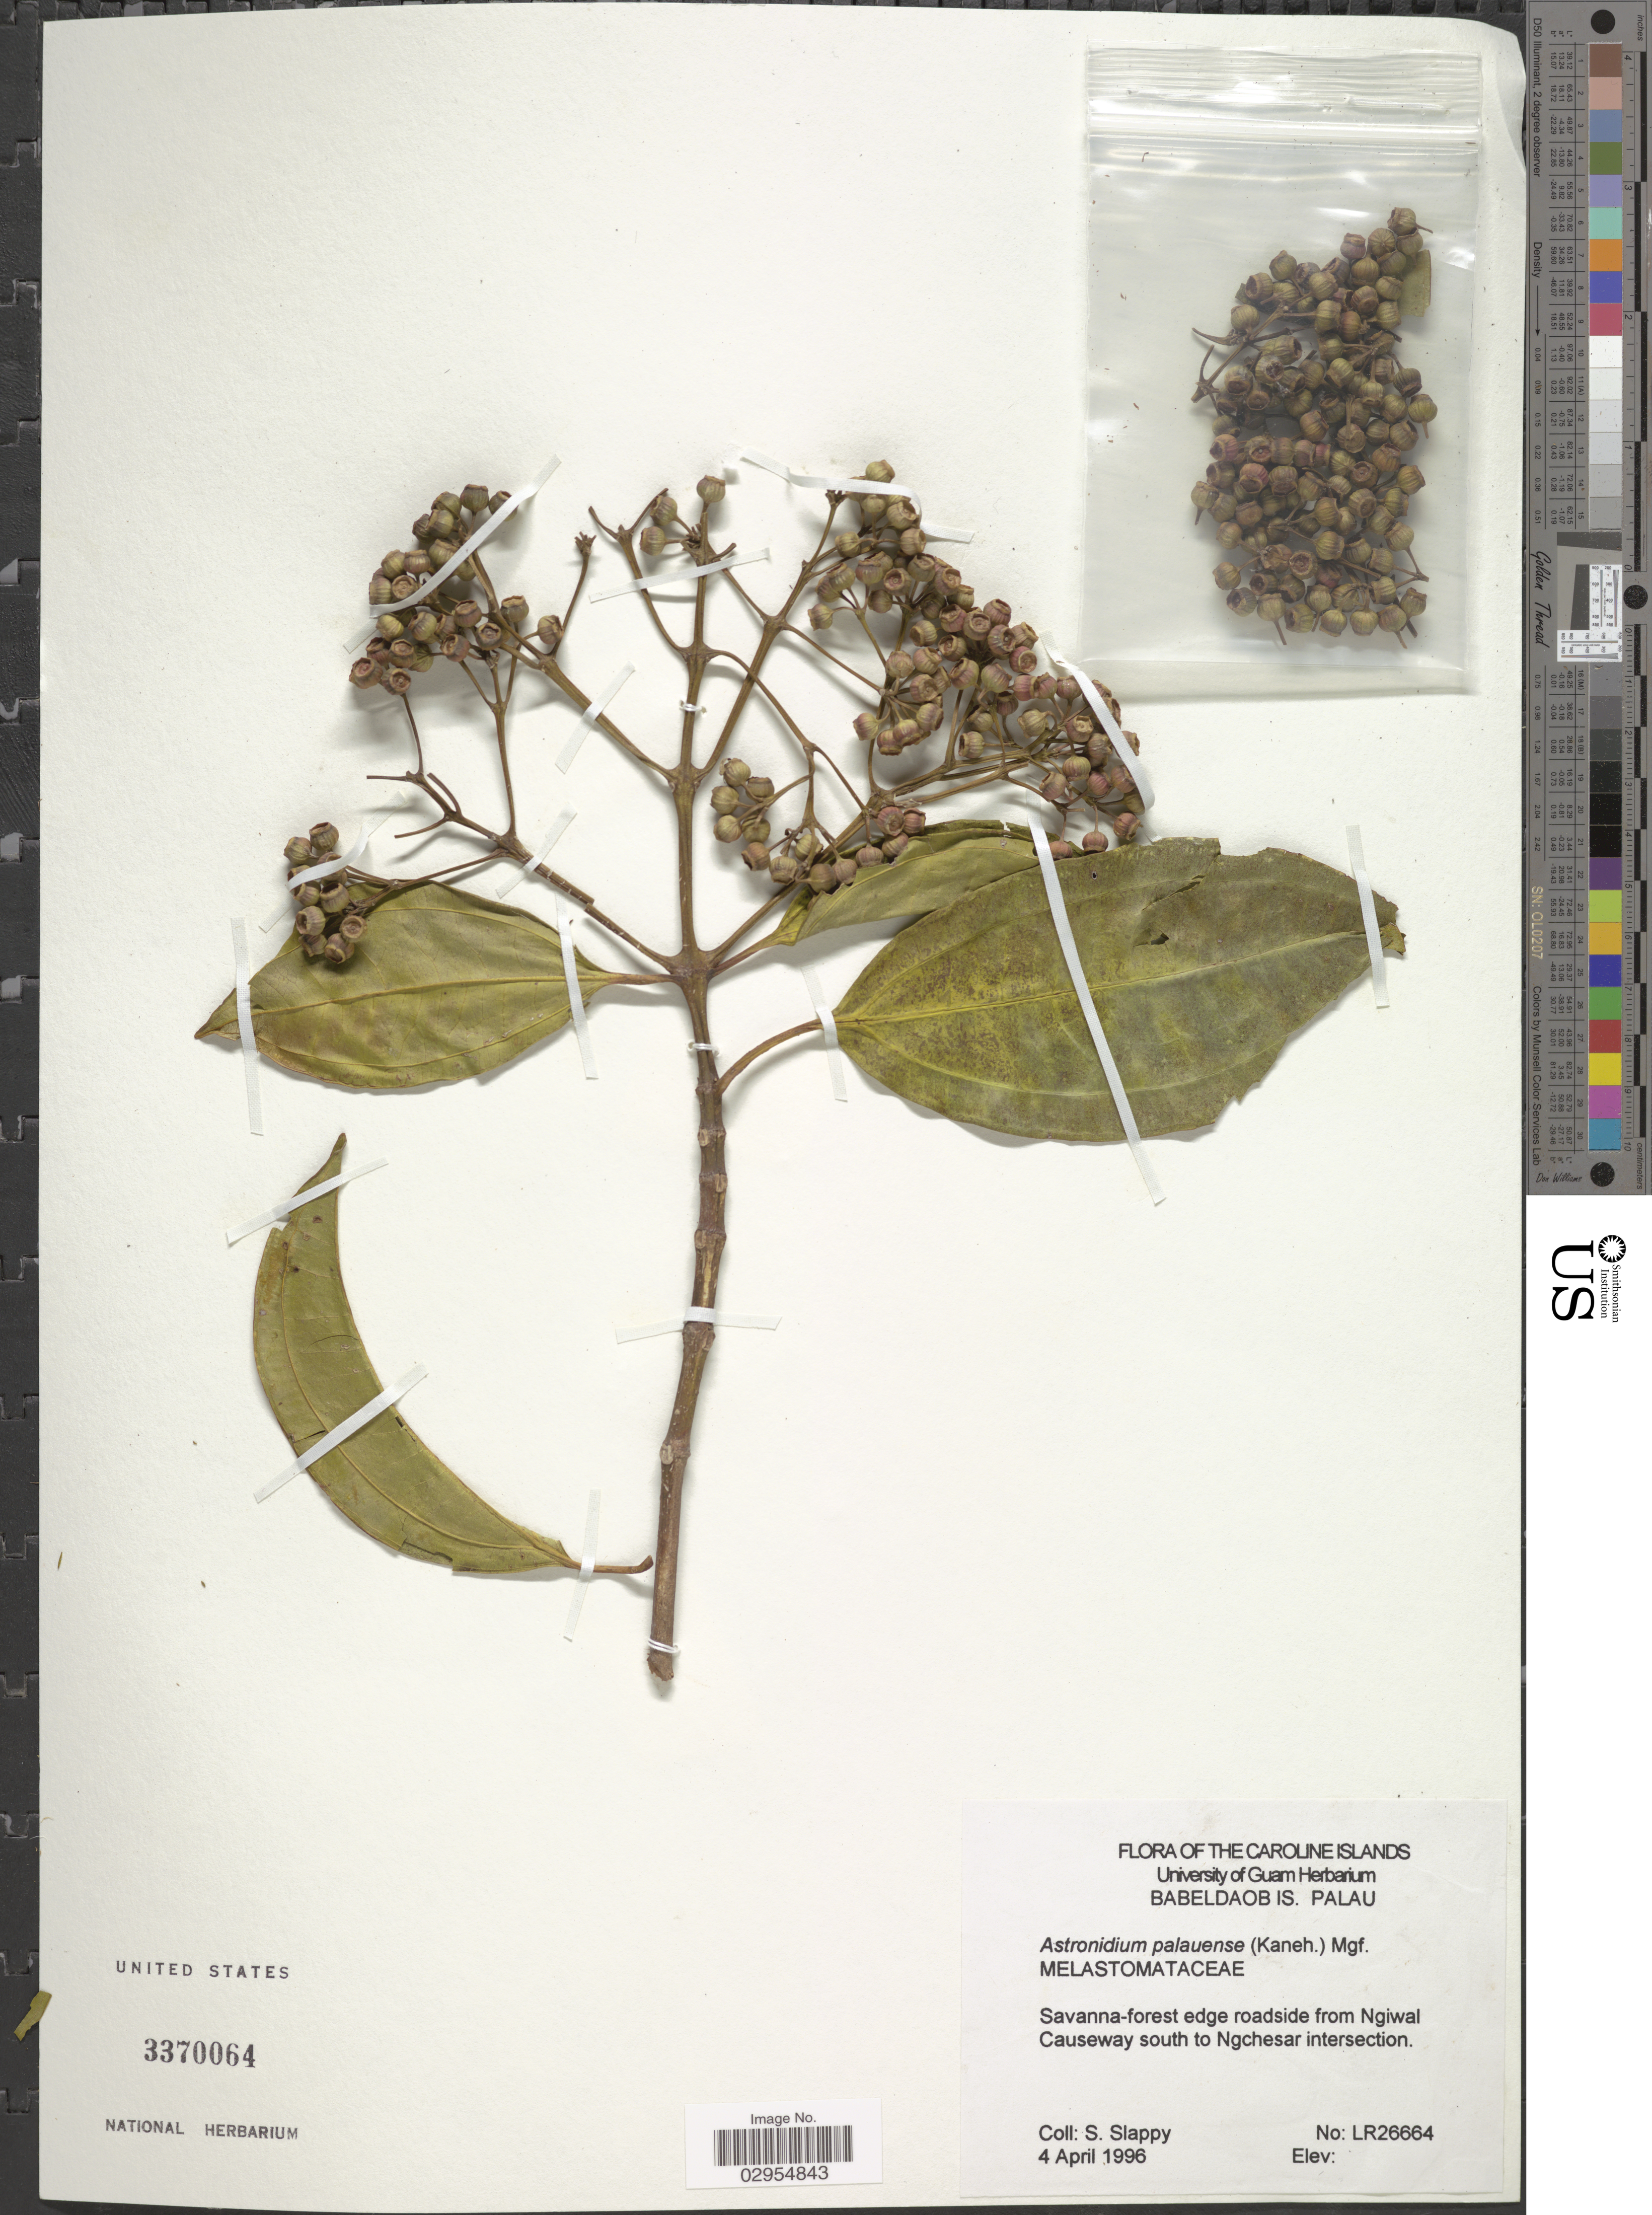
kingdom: Plantae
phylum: Tracheophyta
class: Magnoliopsida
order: Myrtales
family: Melastomataceae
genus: Astronidium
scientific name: Astronidium palauense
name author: (Kaneh.) Markgr.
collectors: S. Slappy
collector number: LR26664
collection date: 1996-04-04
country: Palau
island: Babeldaob [Babelthuap]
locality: The Caroline Islands. Babeldaob Is. Palau. Savanna-forest edge roadside from Ngiwal, Causeway south to Ngchesar intersection.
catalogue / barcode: US 3370064